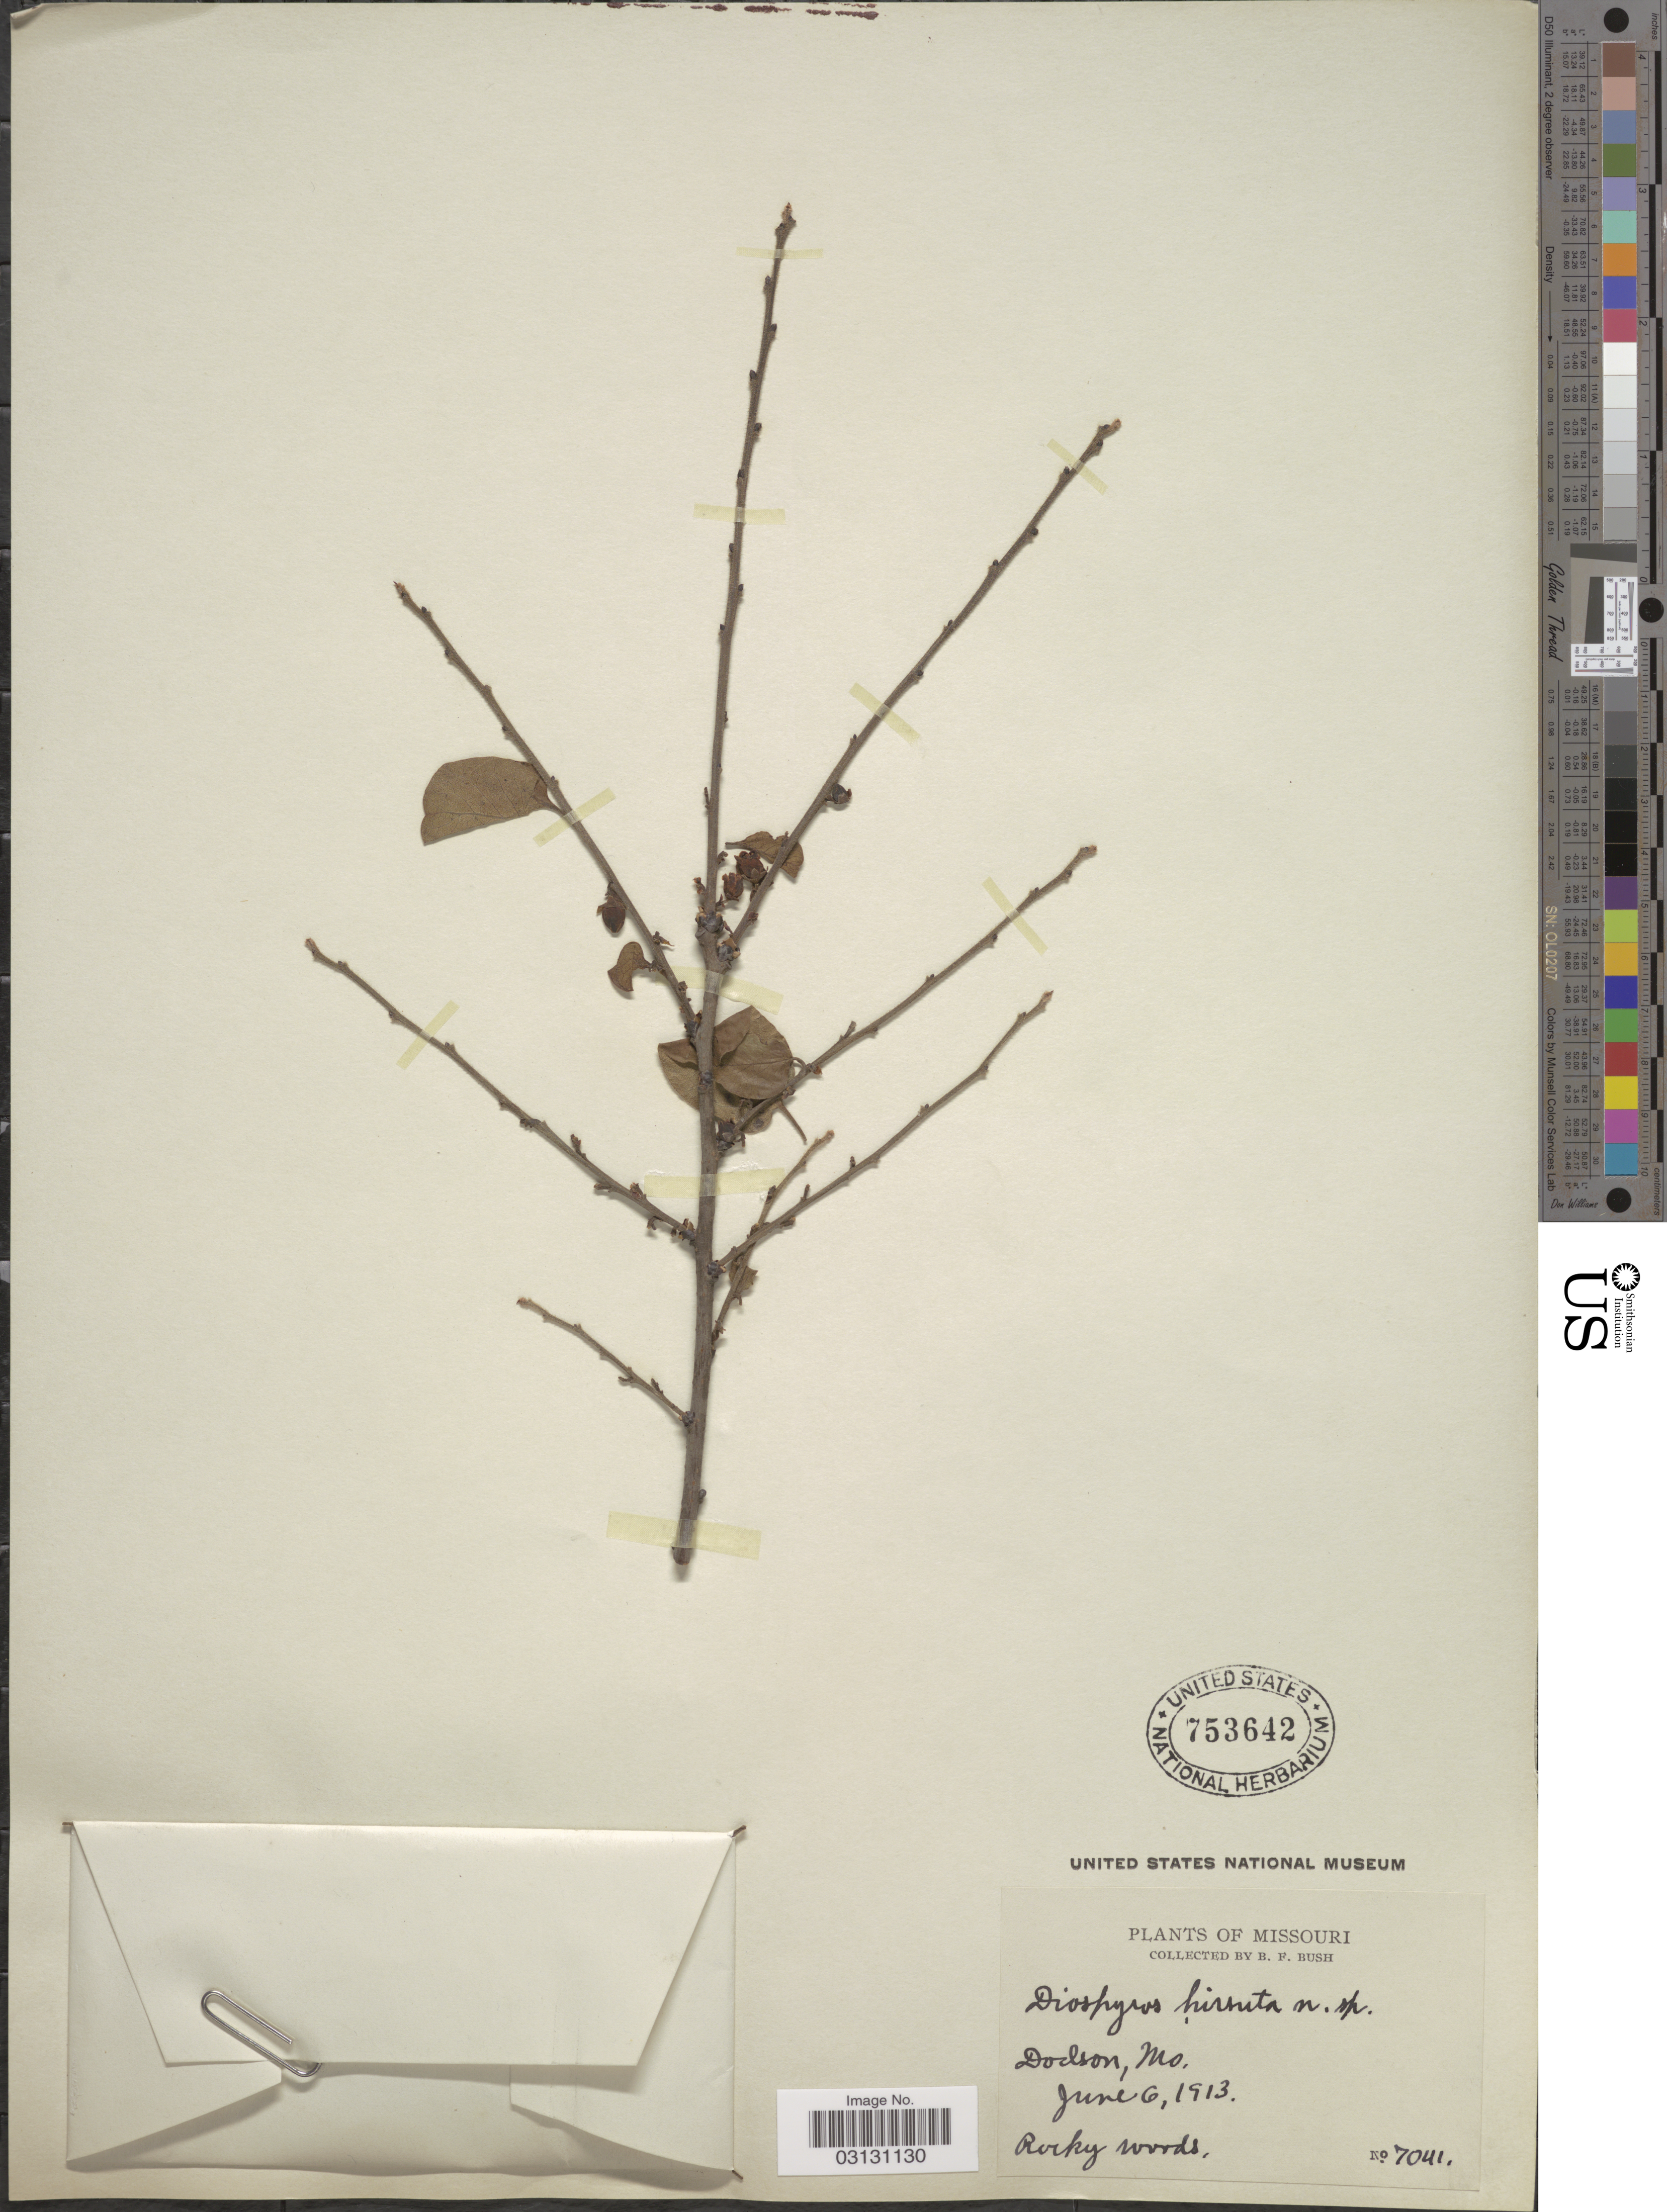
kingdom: Plantae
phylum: Tracheophyta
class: Magnoliopsida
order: Ericales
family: Ebenaceae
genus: Diospyros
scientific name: Diospyros virginiana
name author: L.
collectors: B. F. Bush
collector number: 7041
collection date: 1913-06-06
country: United States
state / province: Missouri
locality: Dodson.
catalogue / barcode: US 753642